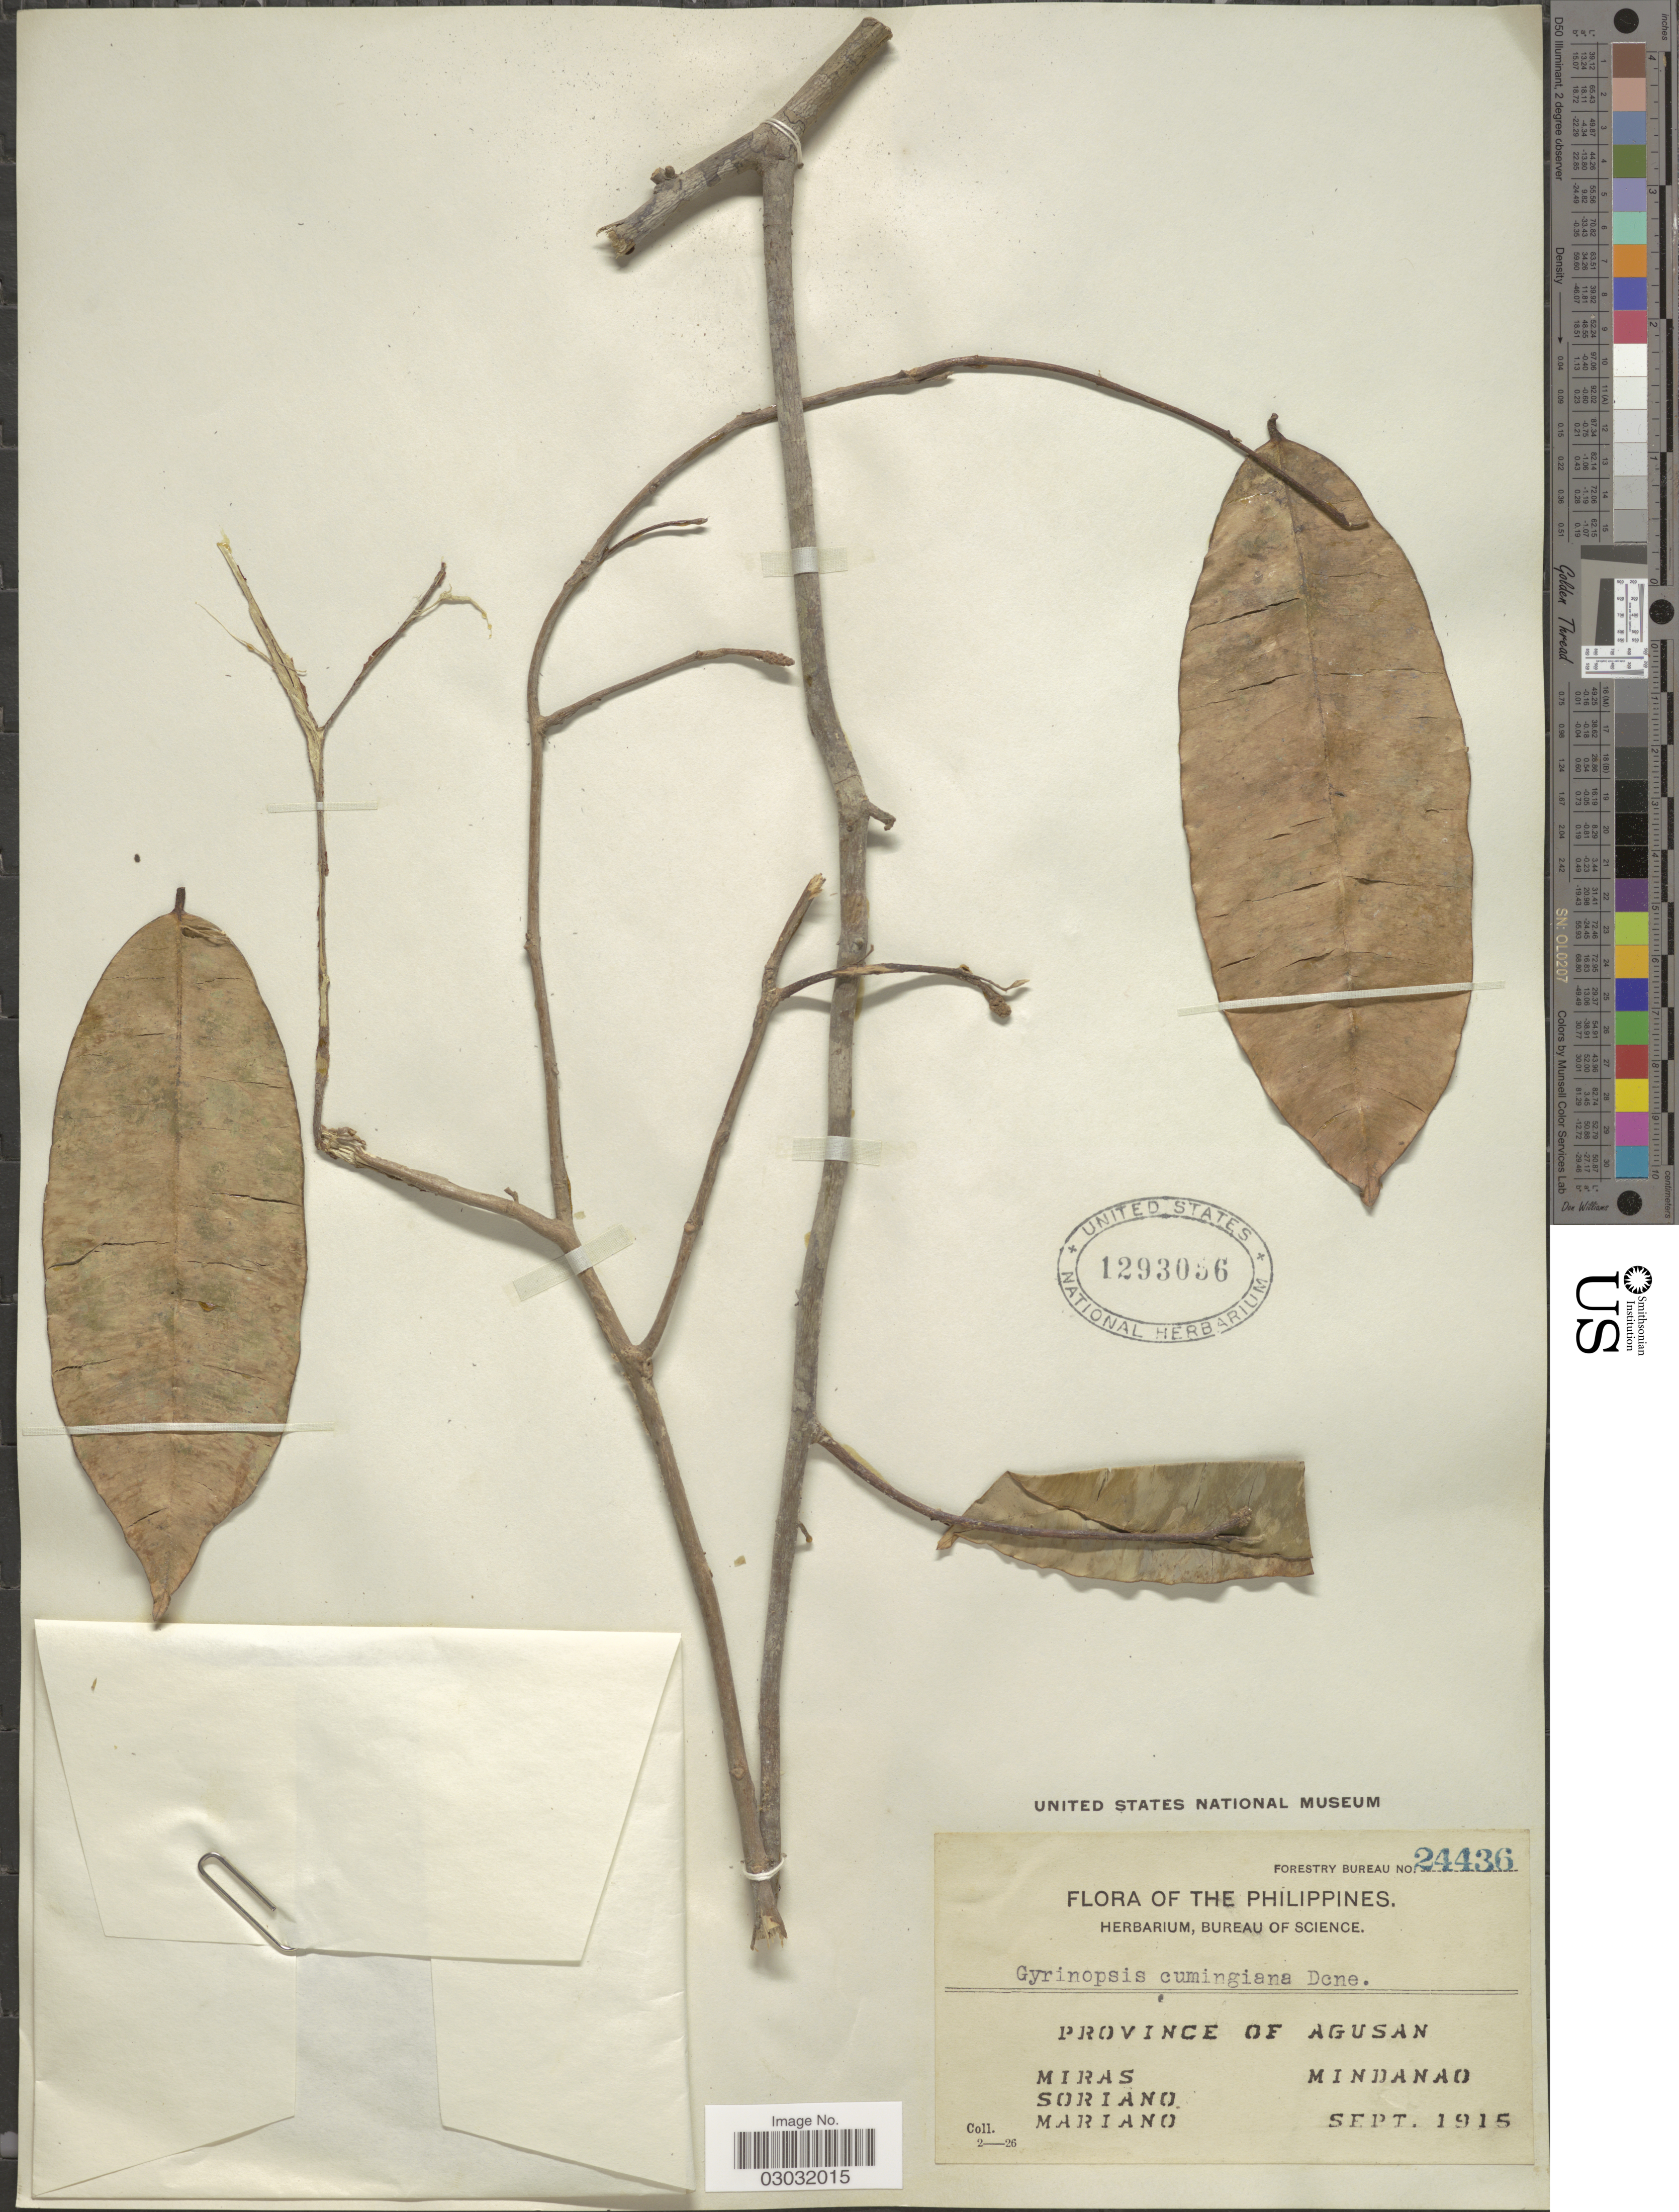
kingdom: Plantae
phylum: Tracheophyta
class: Magnoliopsida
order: Malvales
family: Thymelaeaceae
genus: Aquilaria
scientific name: Aquilaria cumingiana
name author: (Decne.) Ridl.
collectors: Miras, -. Soriano & -. Mariano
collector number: Forestry Bureau 24436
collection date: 1915-09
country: Philippines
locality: Province of Agusan, Mindanao.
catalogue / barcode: US 1293056